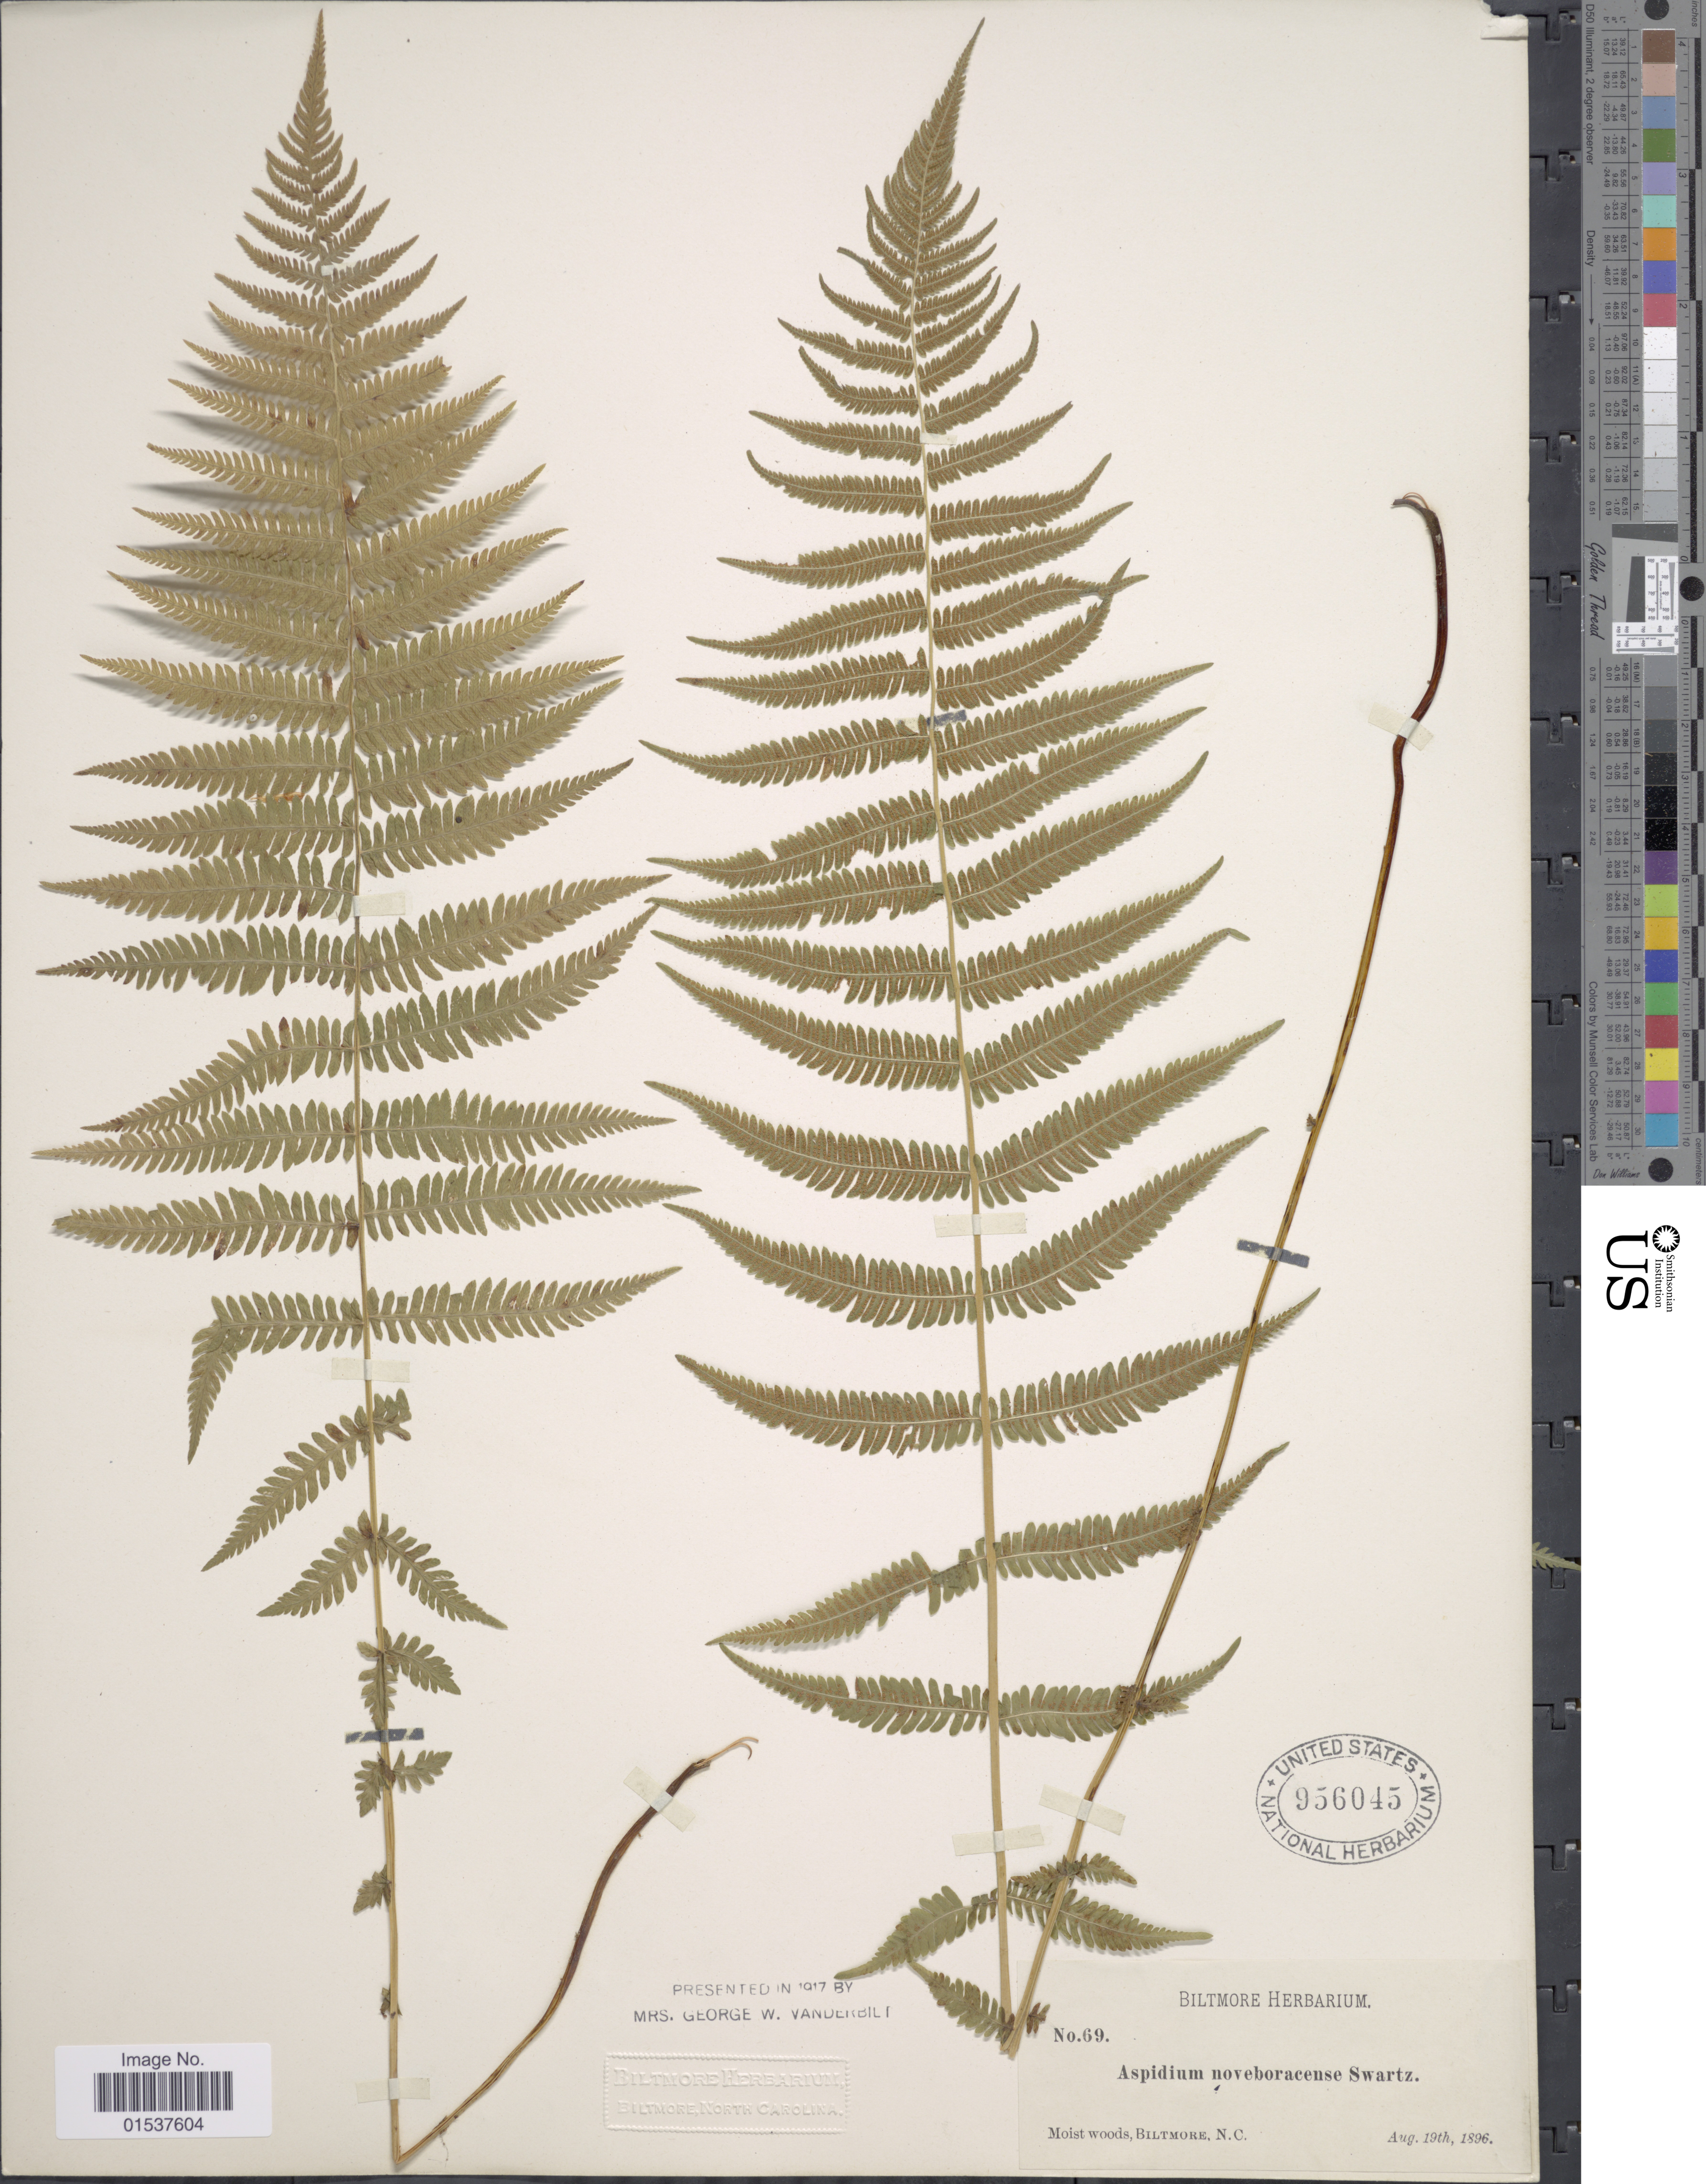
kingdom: Plantae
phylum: Tracheophyta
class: Polypodiopsida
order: Polypodiales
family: Thelypteridaceae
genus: Parathelypteris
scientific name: Parathelypteris noveboracensis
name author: (L.) Ching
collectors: ex herb. Biltmore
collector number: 69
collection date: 1896-08-19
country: United States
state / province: North Carolina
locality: Biltmore, N. C.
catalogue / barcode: US 956045